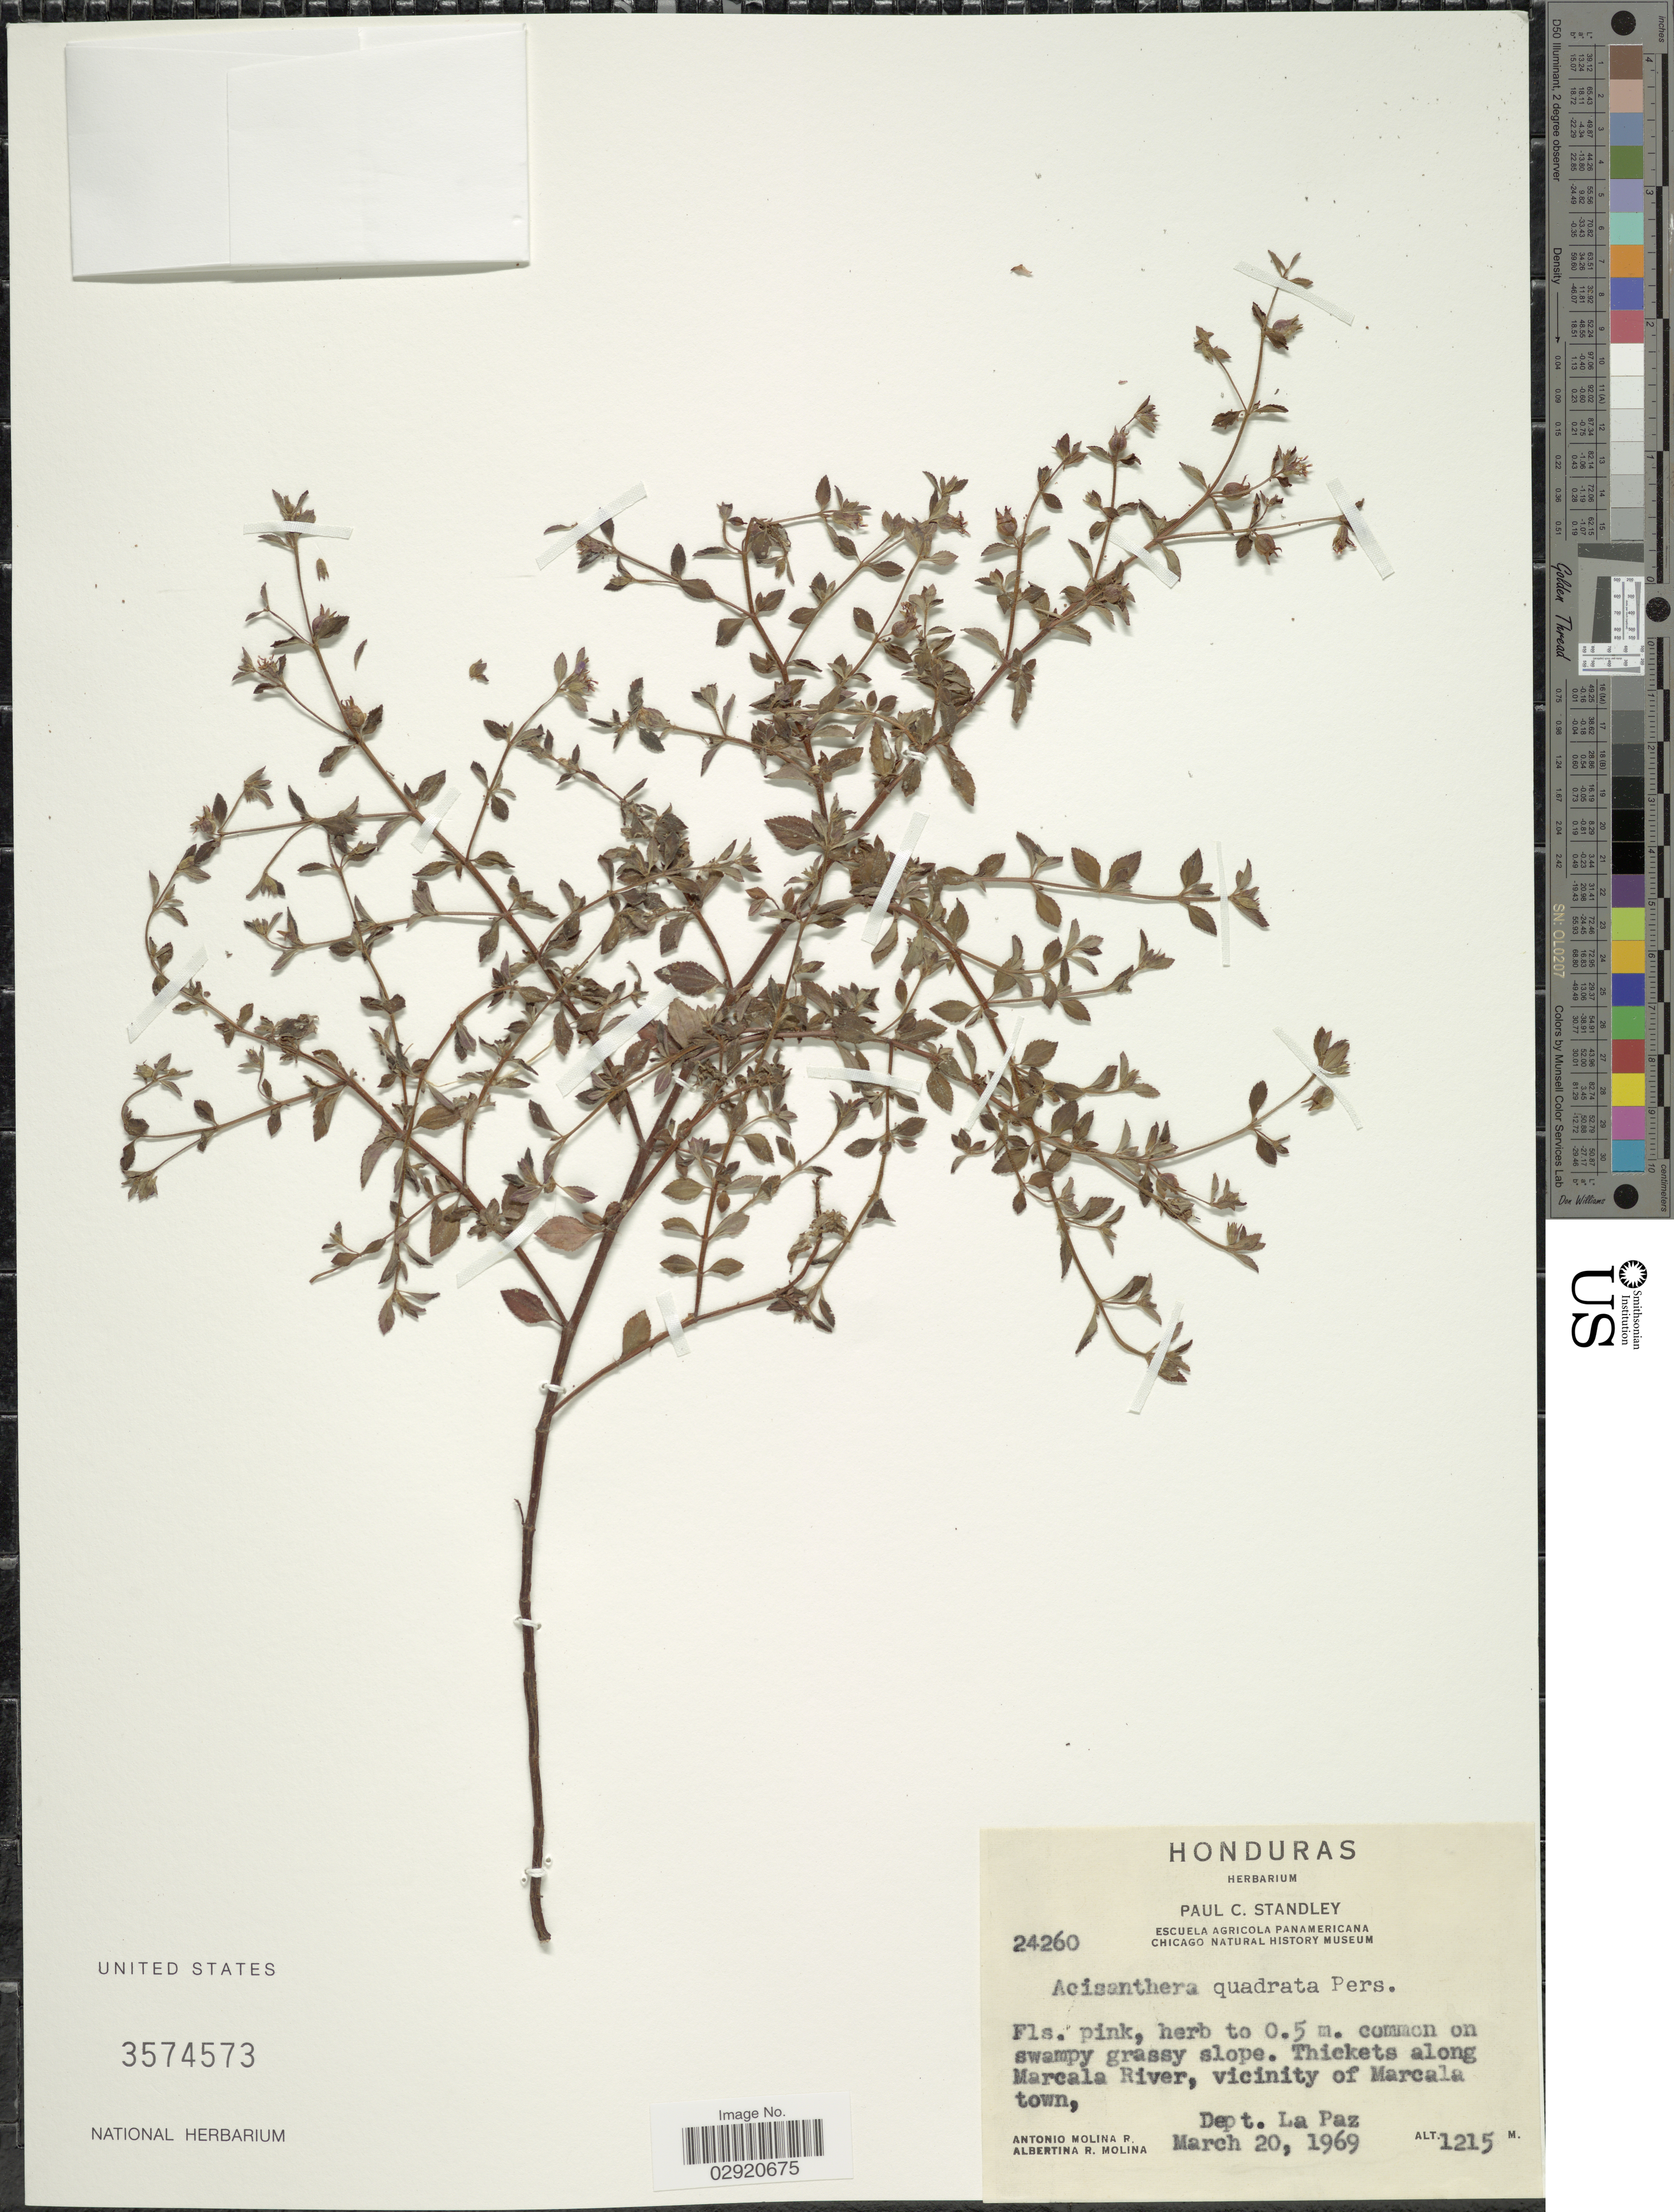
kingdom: Plantae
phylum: Tracheophyta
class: Magnoliopsida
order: Myrtales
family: Melastomataceae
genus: Acisanthera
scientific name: Acisanthera erecta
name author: Gleason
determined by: Nunes da Silva, Diego, (RB), Jardim Botanico do Rio de Janeiro - Herbario (BRAZIL)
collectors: A. Molina R. & A. R. Molina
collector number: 24260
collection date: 1969-03-20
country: Honduras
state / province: La Paz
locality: Along Marcala River, vicinity of Marcala town, Dept. La Paz.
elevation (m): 1215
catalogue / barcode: US 3574573